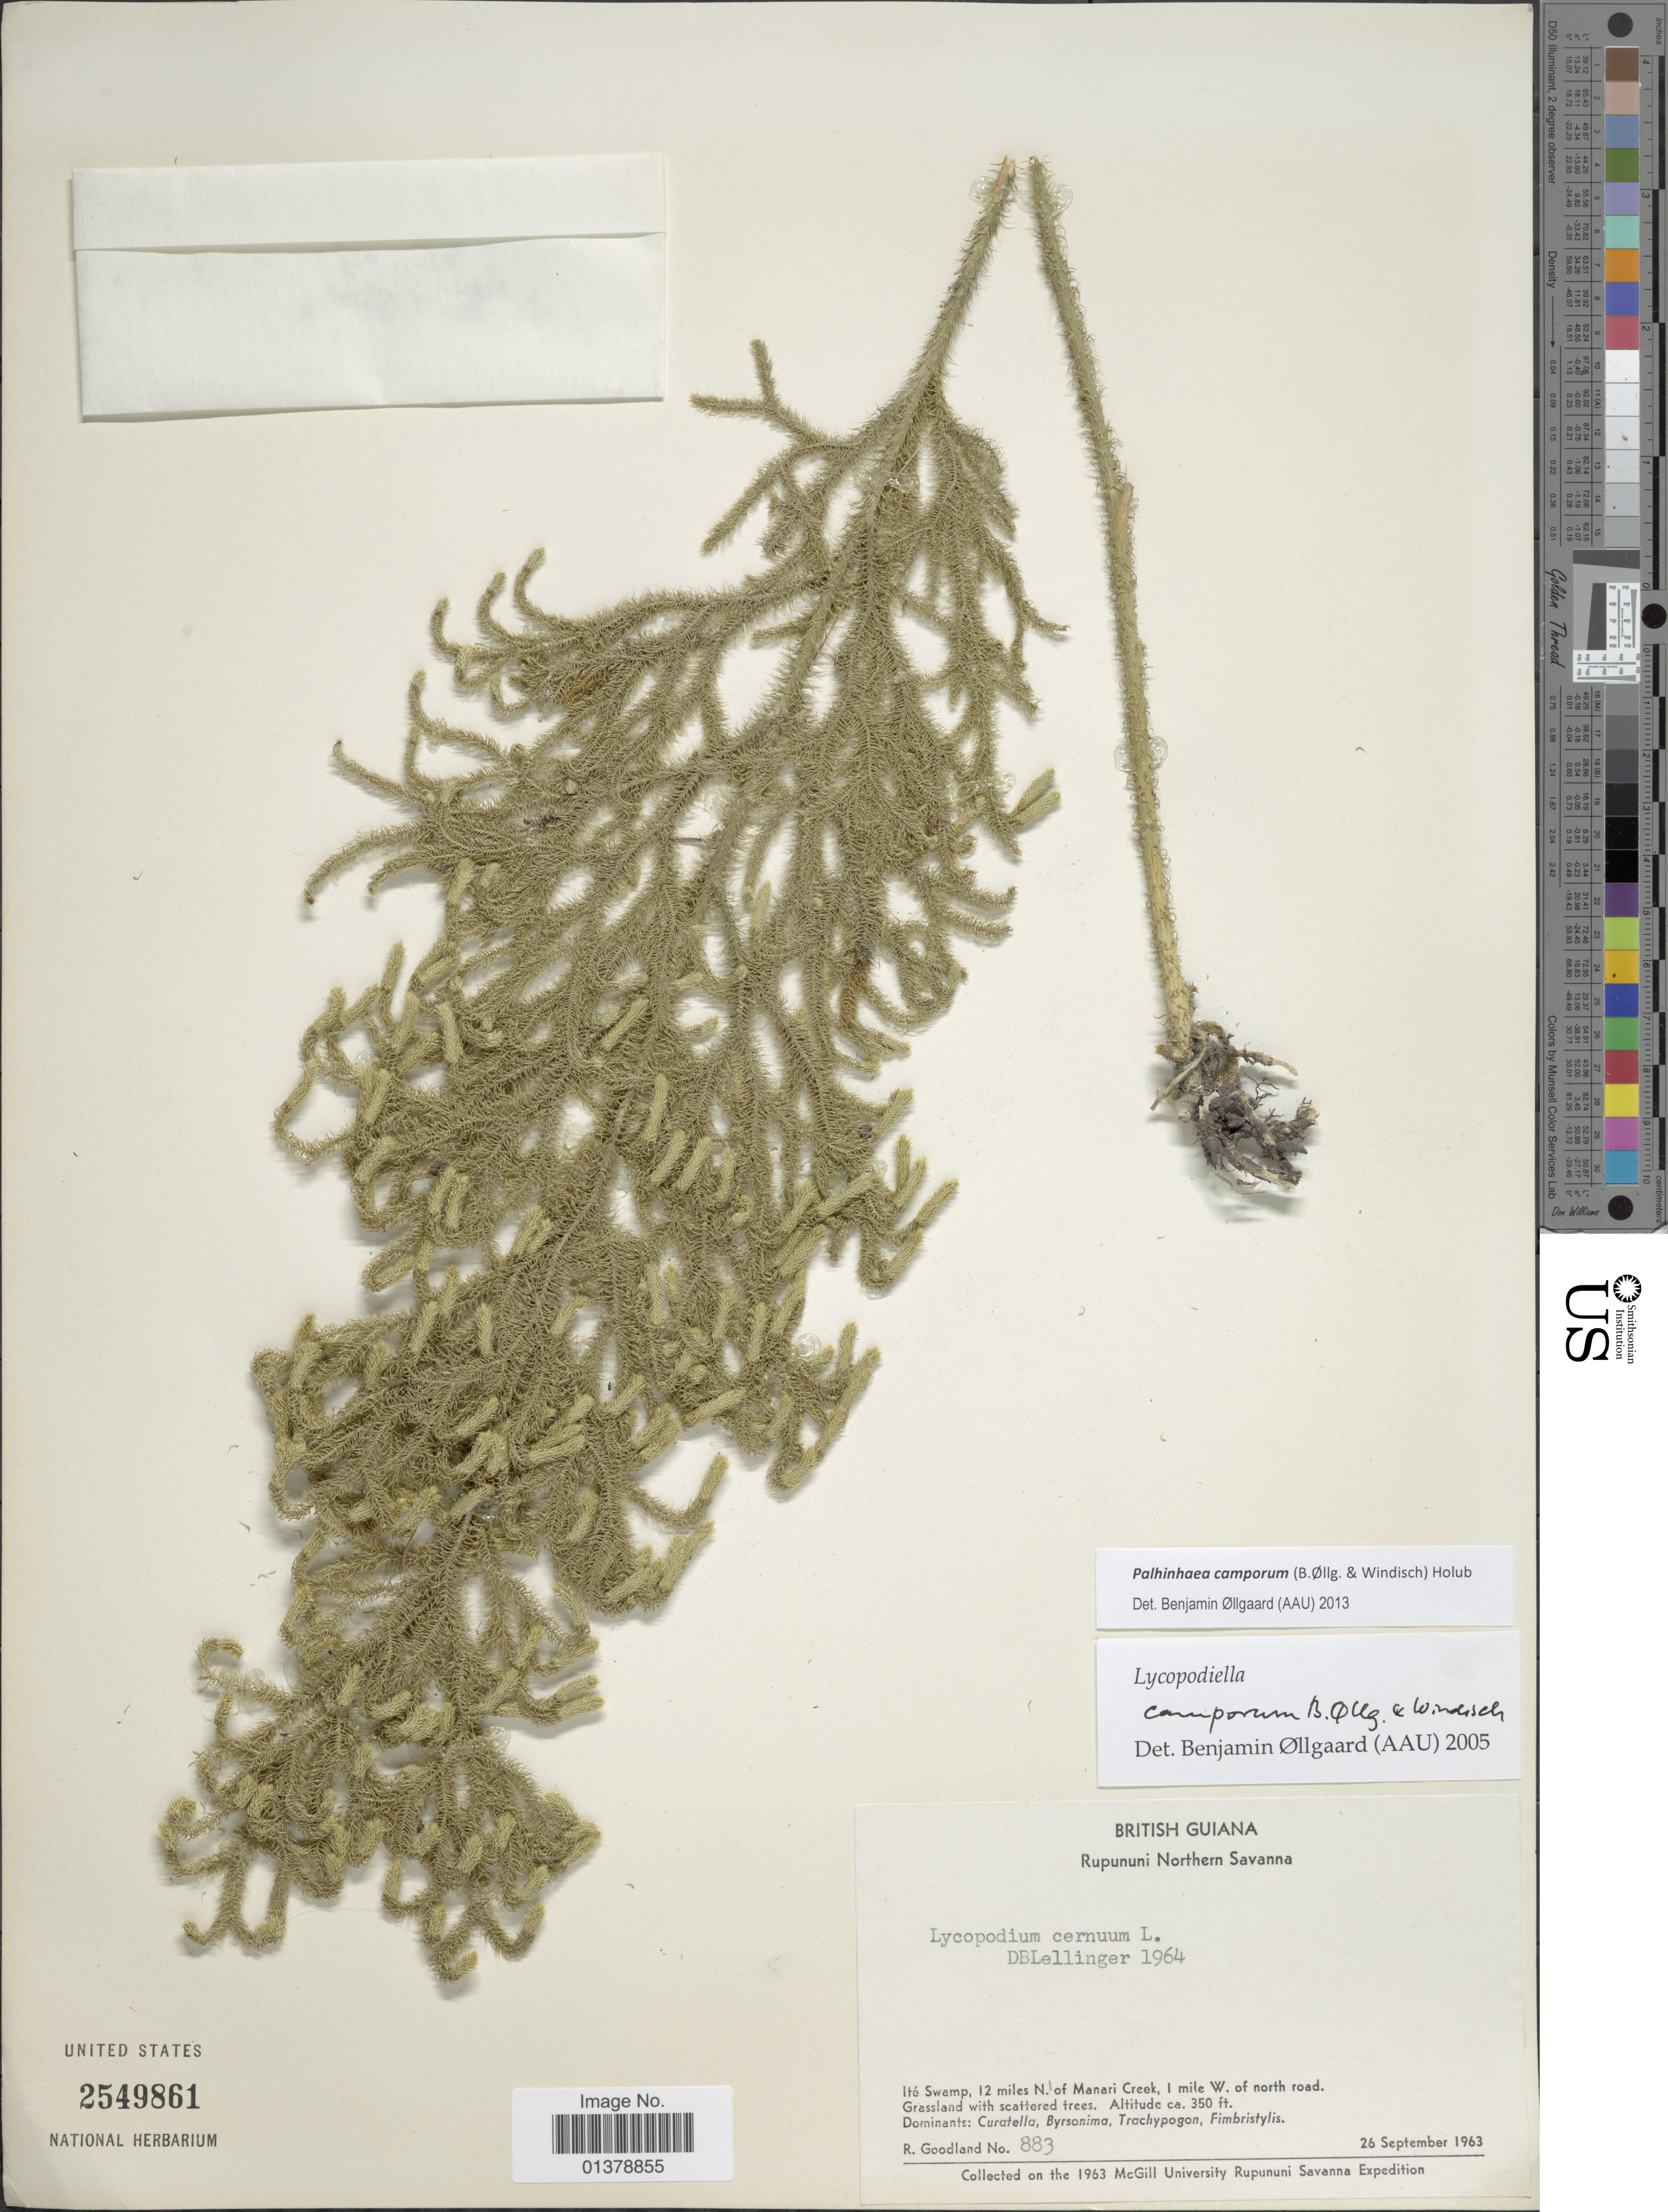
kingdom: Plantae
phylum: Tracheophyta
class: Lycopodiopsida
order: Lycopodiales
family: Lycopodiaceae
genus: Palhinhaea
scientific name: Palhinhaea camporum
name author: (B. Øllg. & P.G. Windisch) Holub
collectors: R. Goodland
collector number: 883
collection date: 1963-09-26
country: Guyana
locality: Ité Swamp, 12 miles N. of Manari Creek, 1 mile W of north road, Grassland with scattered trees, Rupununi Northern Savanna.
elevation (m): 107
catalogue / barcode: US 2549861